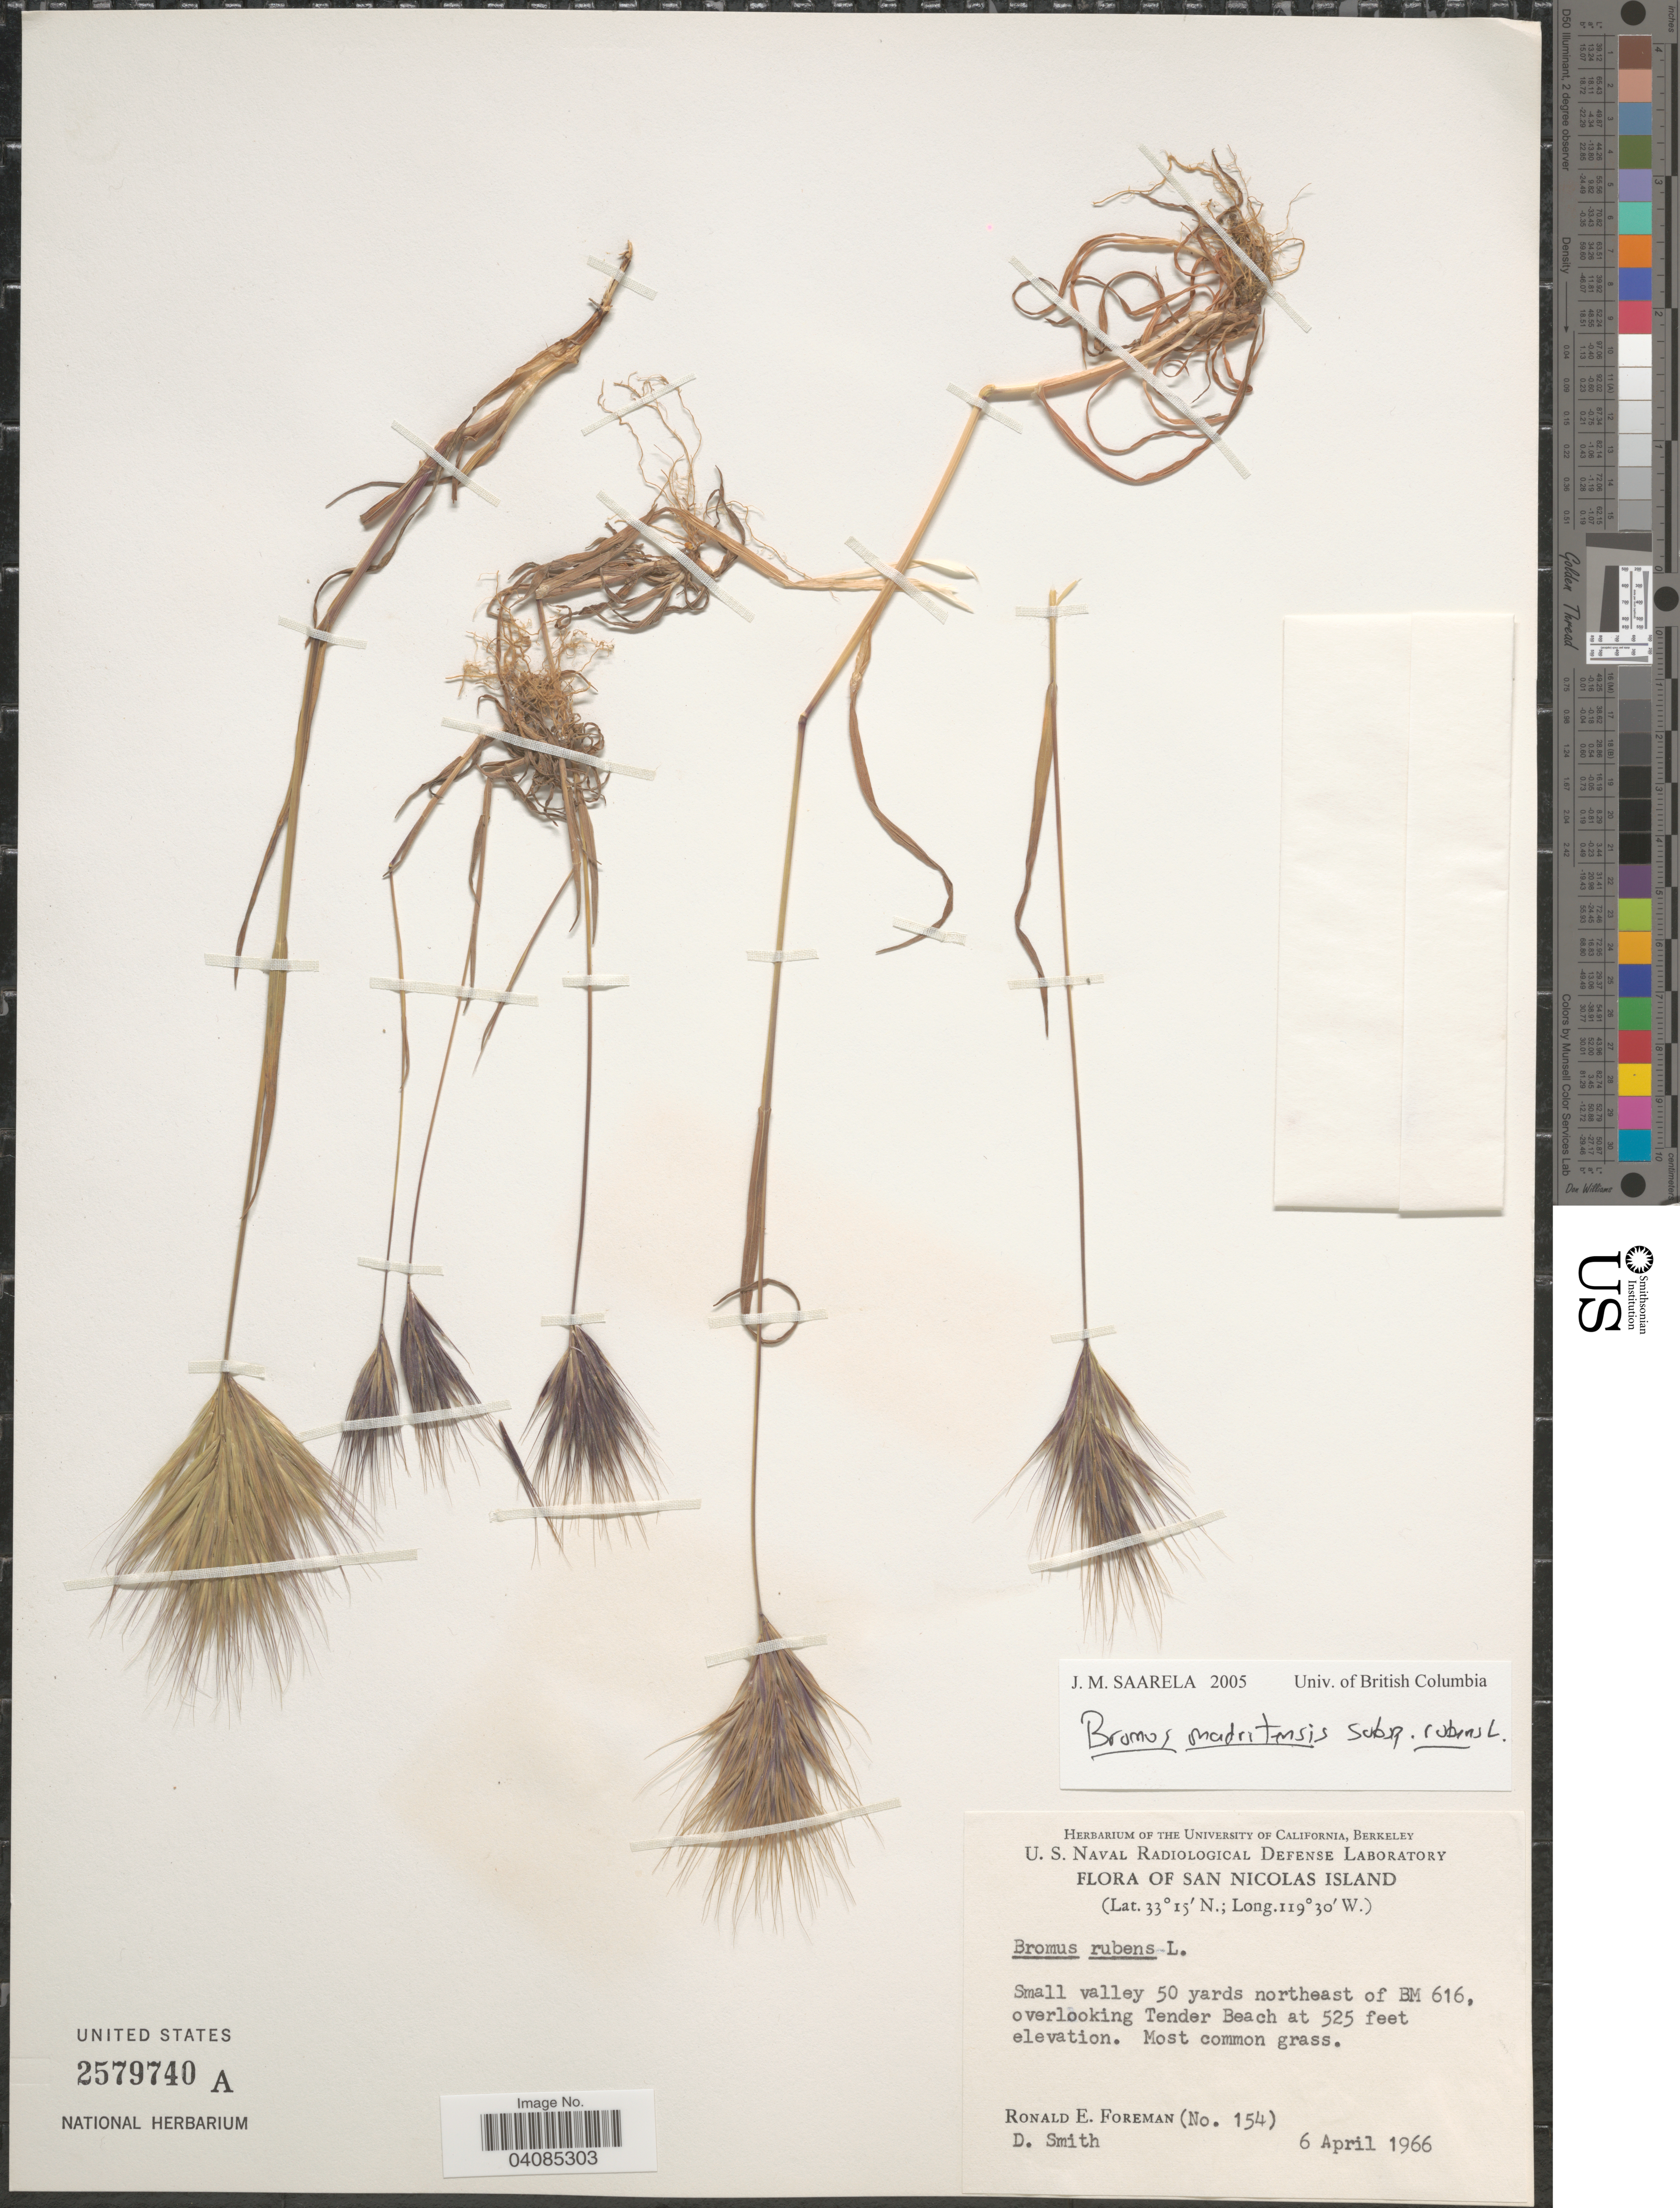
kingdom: Plantae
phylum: Tracheophyta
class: Liliopsida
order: Poales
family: Poaceae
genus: Bromus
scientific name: Bromus rubens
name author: L.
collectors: R. Foreman & D. Smith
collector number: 154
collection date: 1966-04-06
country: United States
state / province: California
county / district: Ventura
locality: San Nicolas Island. Small valley 50 yards northeast of BM 616, overlooking Tender Beach.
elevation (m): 160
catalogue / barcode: US 2579740A